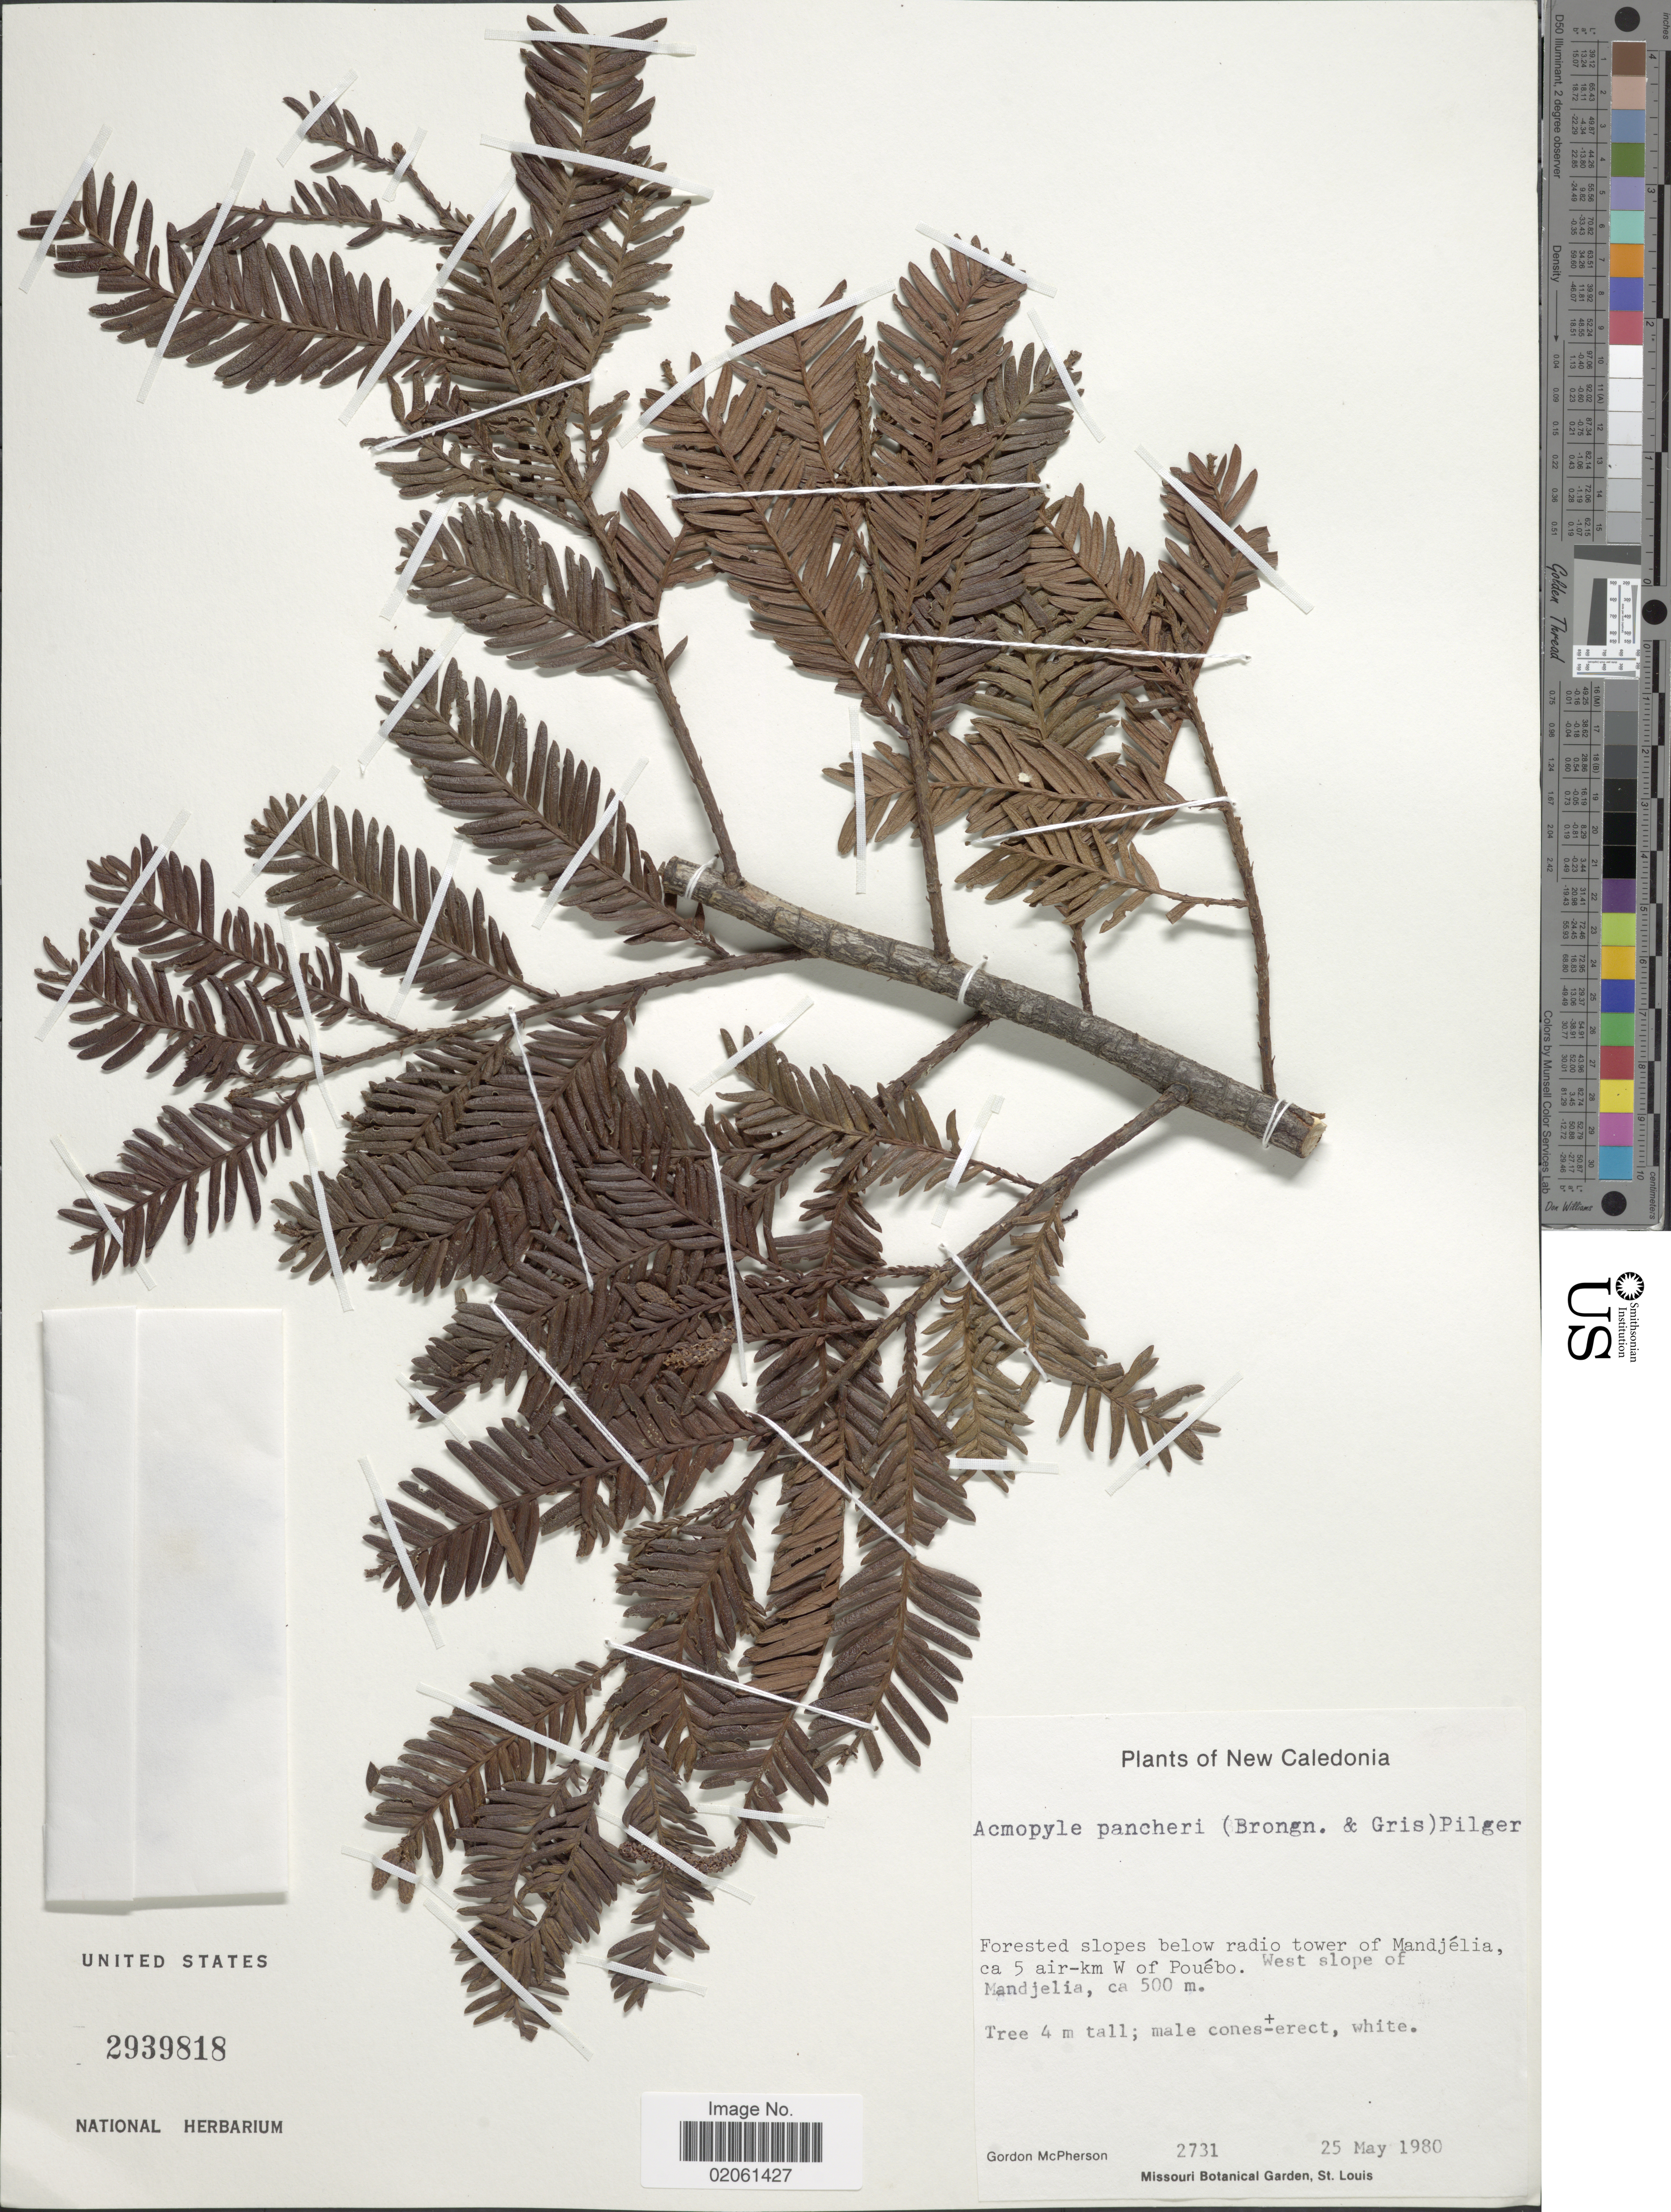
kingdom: Plantae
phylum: Tracheophyta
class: Pinopsida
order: Pinales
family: Podocarpaceae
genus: Acmopyle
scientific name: Acmopyle pancheri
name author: (Brongn. & Gris) Pilg.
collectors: G. D. McPherson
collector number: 2731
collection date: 1980-05-25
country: New Caledonia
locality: Below radio tower of Mandjélia, ca 5 air-km W of Pouébo. West slope of Mandjelia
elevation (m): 500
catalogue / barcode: US 2939818